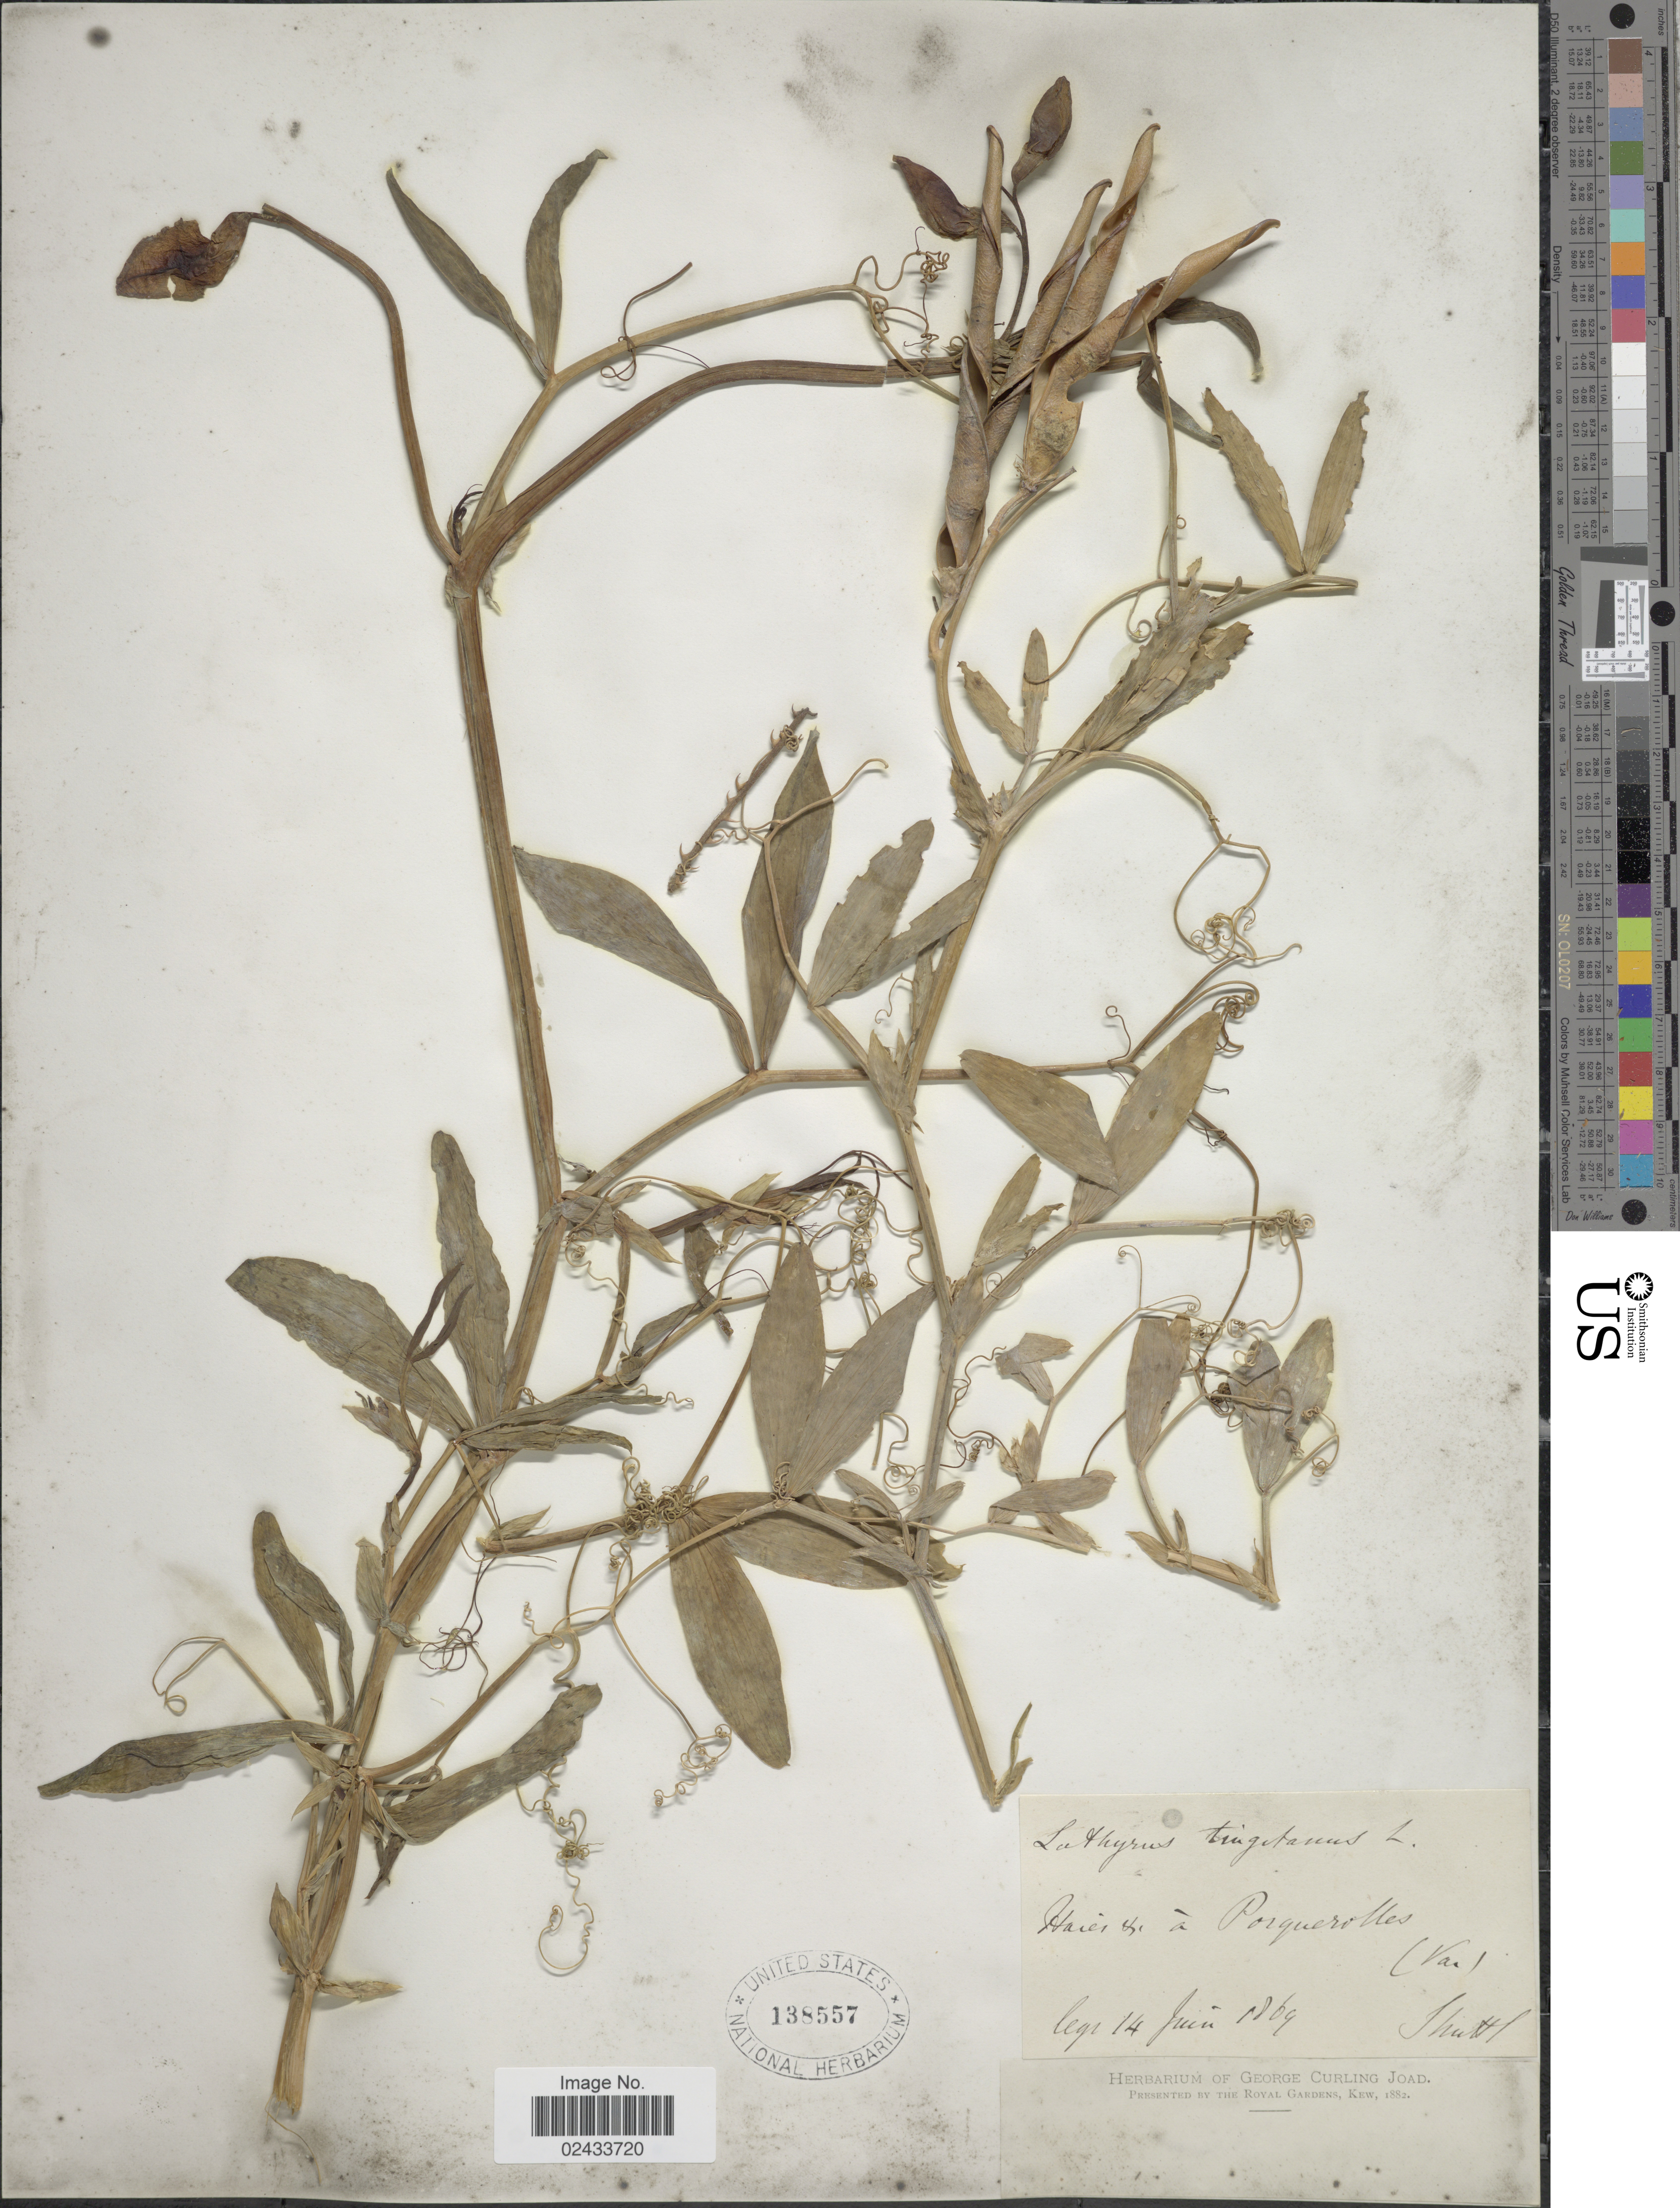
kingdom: Plantae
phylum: Tracheophyta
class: Magnoliopsida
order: Fabales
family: Fabaceae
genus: Lathyrus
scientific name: Lathyrus tingitanus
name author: L.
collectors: Schutte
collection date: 1869-06-14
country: France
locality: Haies a Porquerolles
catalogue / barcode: US 138557